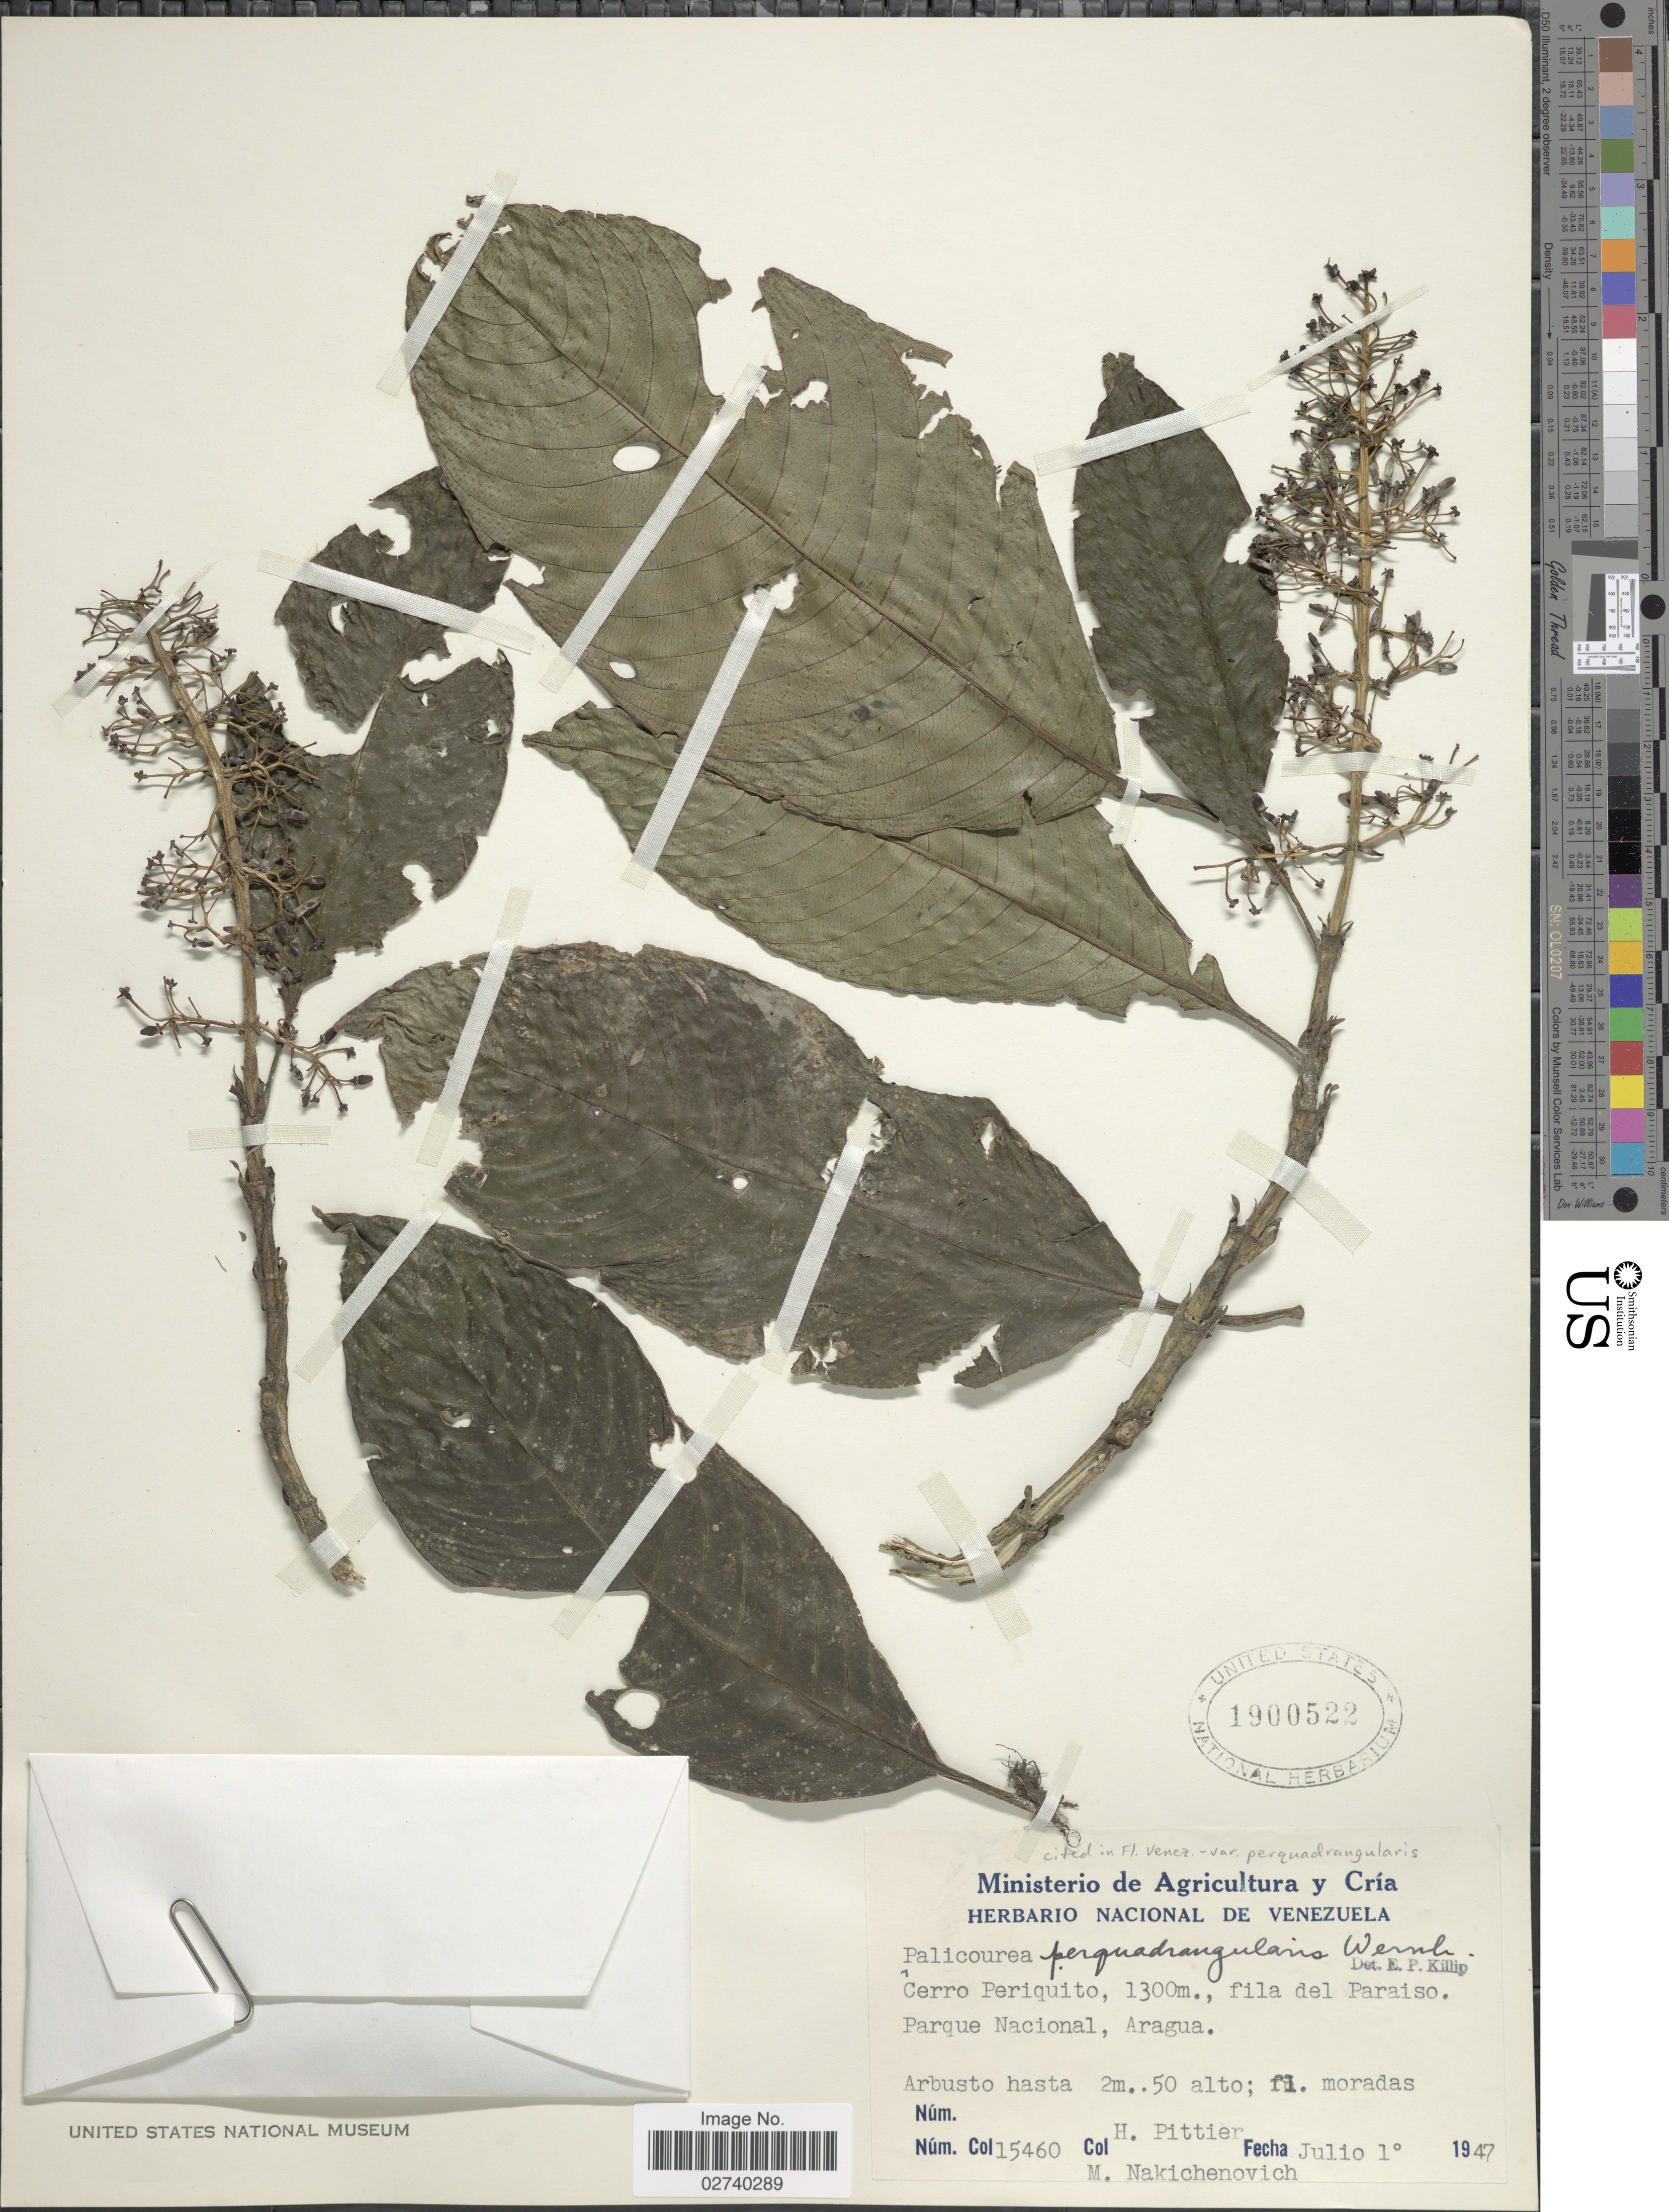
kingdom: Plantae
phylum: Tracheophyta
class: Magnoliopsida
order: Gentianales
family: Rubiaceae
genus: Palicourea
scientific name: Palicourea perquadrangularis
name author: Wernham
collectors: H. F. Pittier & M. Nakichenovich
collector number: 15460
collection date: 1947-07-01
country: Venezuela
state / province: Aragua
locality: Cerro Periquito, fila del Paraiso. Parque Nacional.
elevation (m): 1300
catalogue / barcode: US 1900522